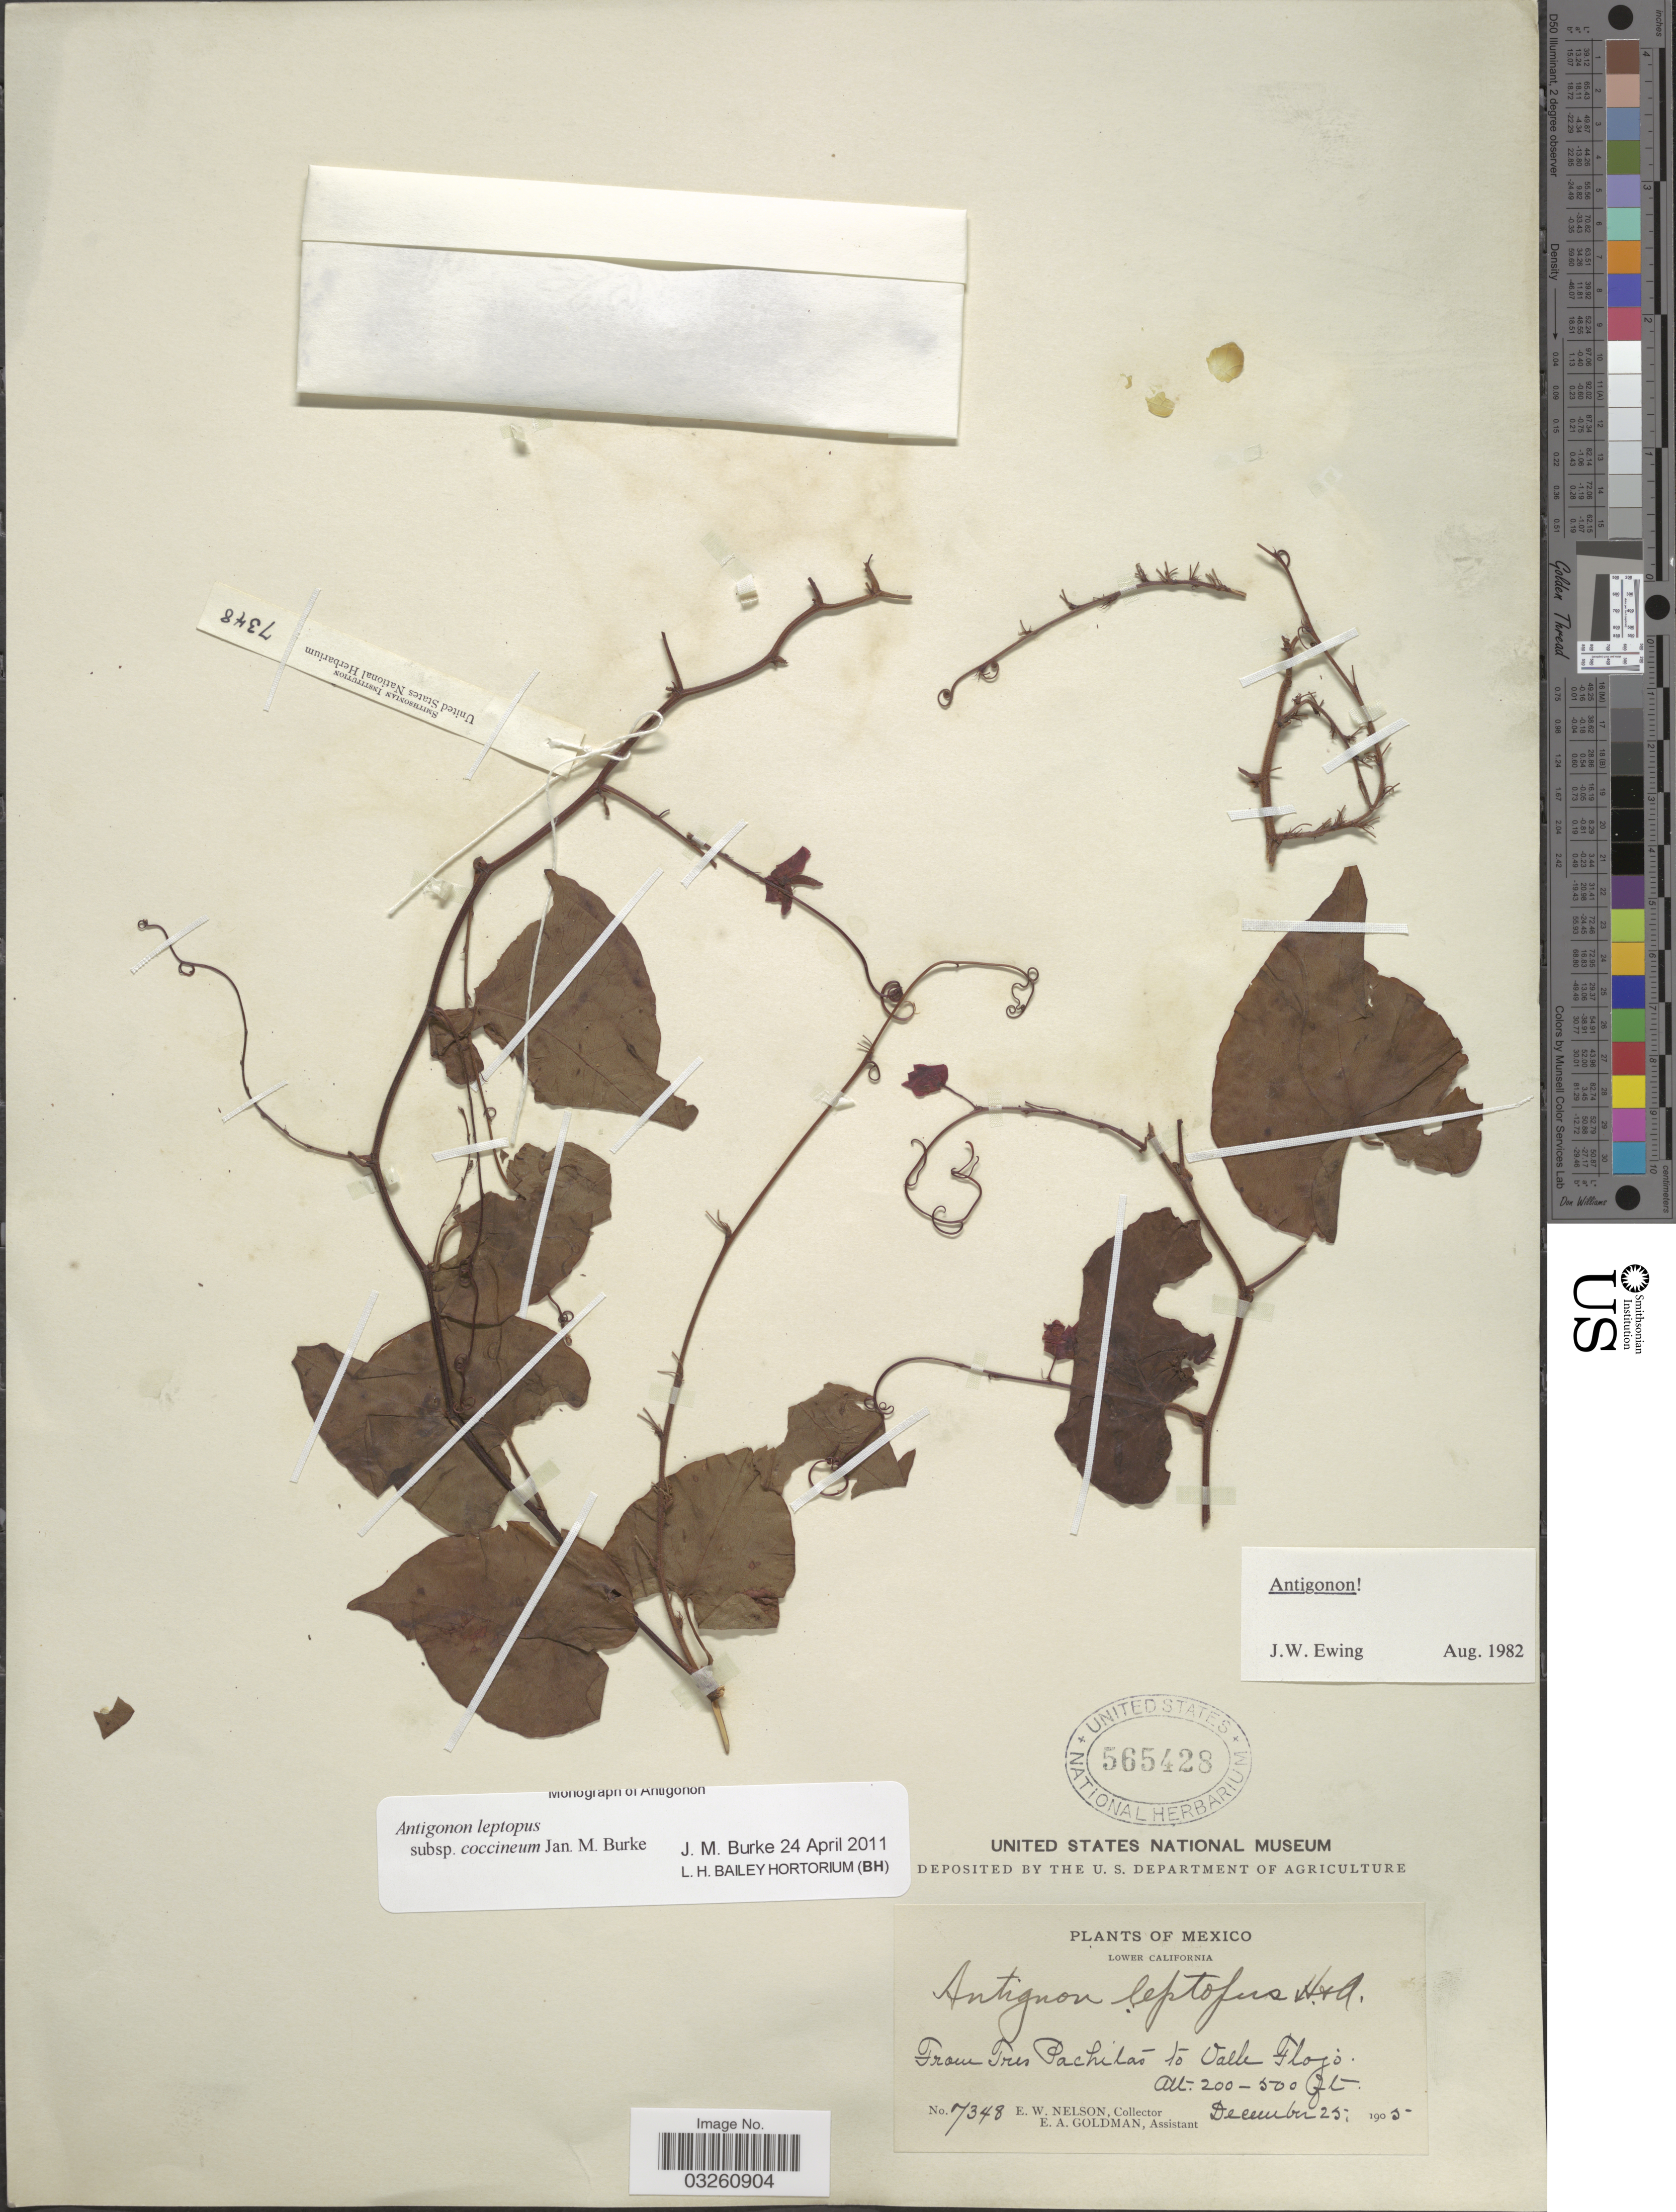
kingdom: Plantae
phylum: Tracheophyta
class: Magnoliopsida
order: Caryophyllales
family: Polygonaceae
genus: Antigonon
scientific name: Antigonon leptopus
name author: Hook. & Arn.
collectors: E. W. Nelson & E. A. Goldman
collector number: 7348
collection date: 1905-12-25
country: Mexico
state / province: Baja California Sur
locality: Lower California. From Tres Pachitas to Valle Flojo.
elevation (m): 61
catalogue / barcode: US 565428